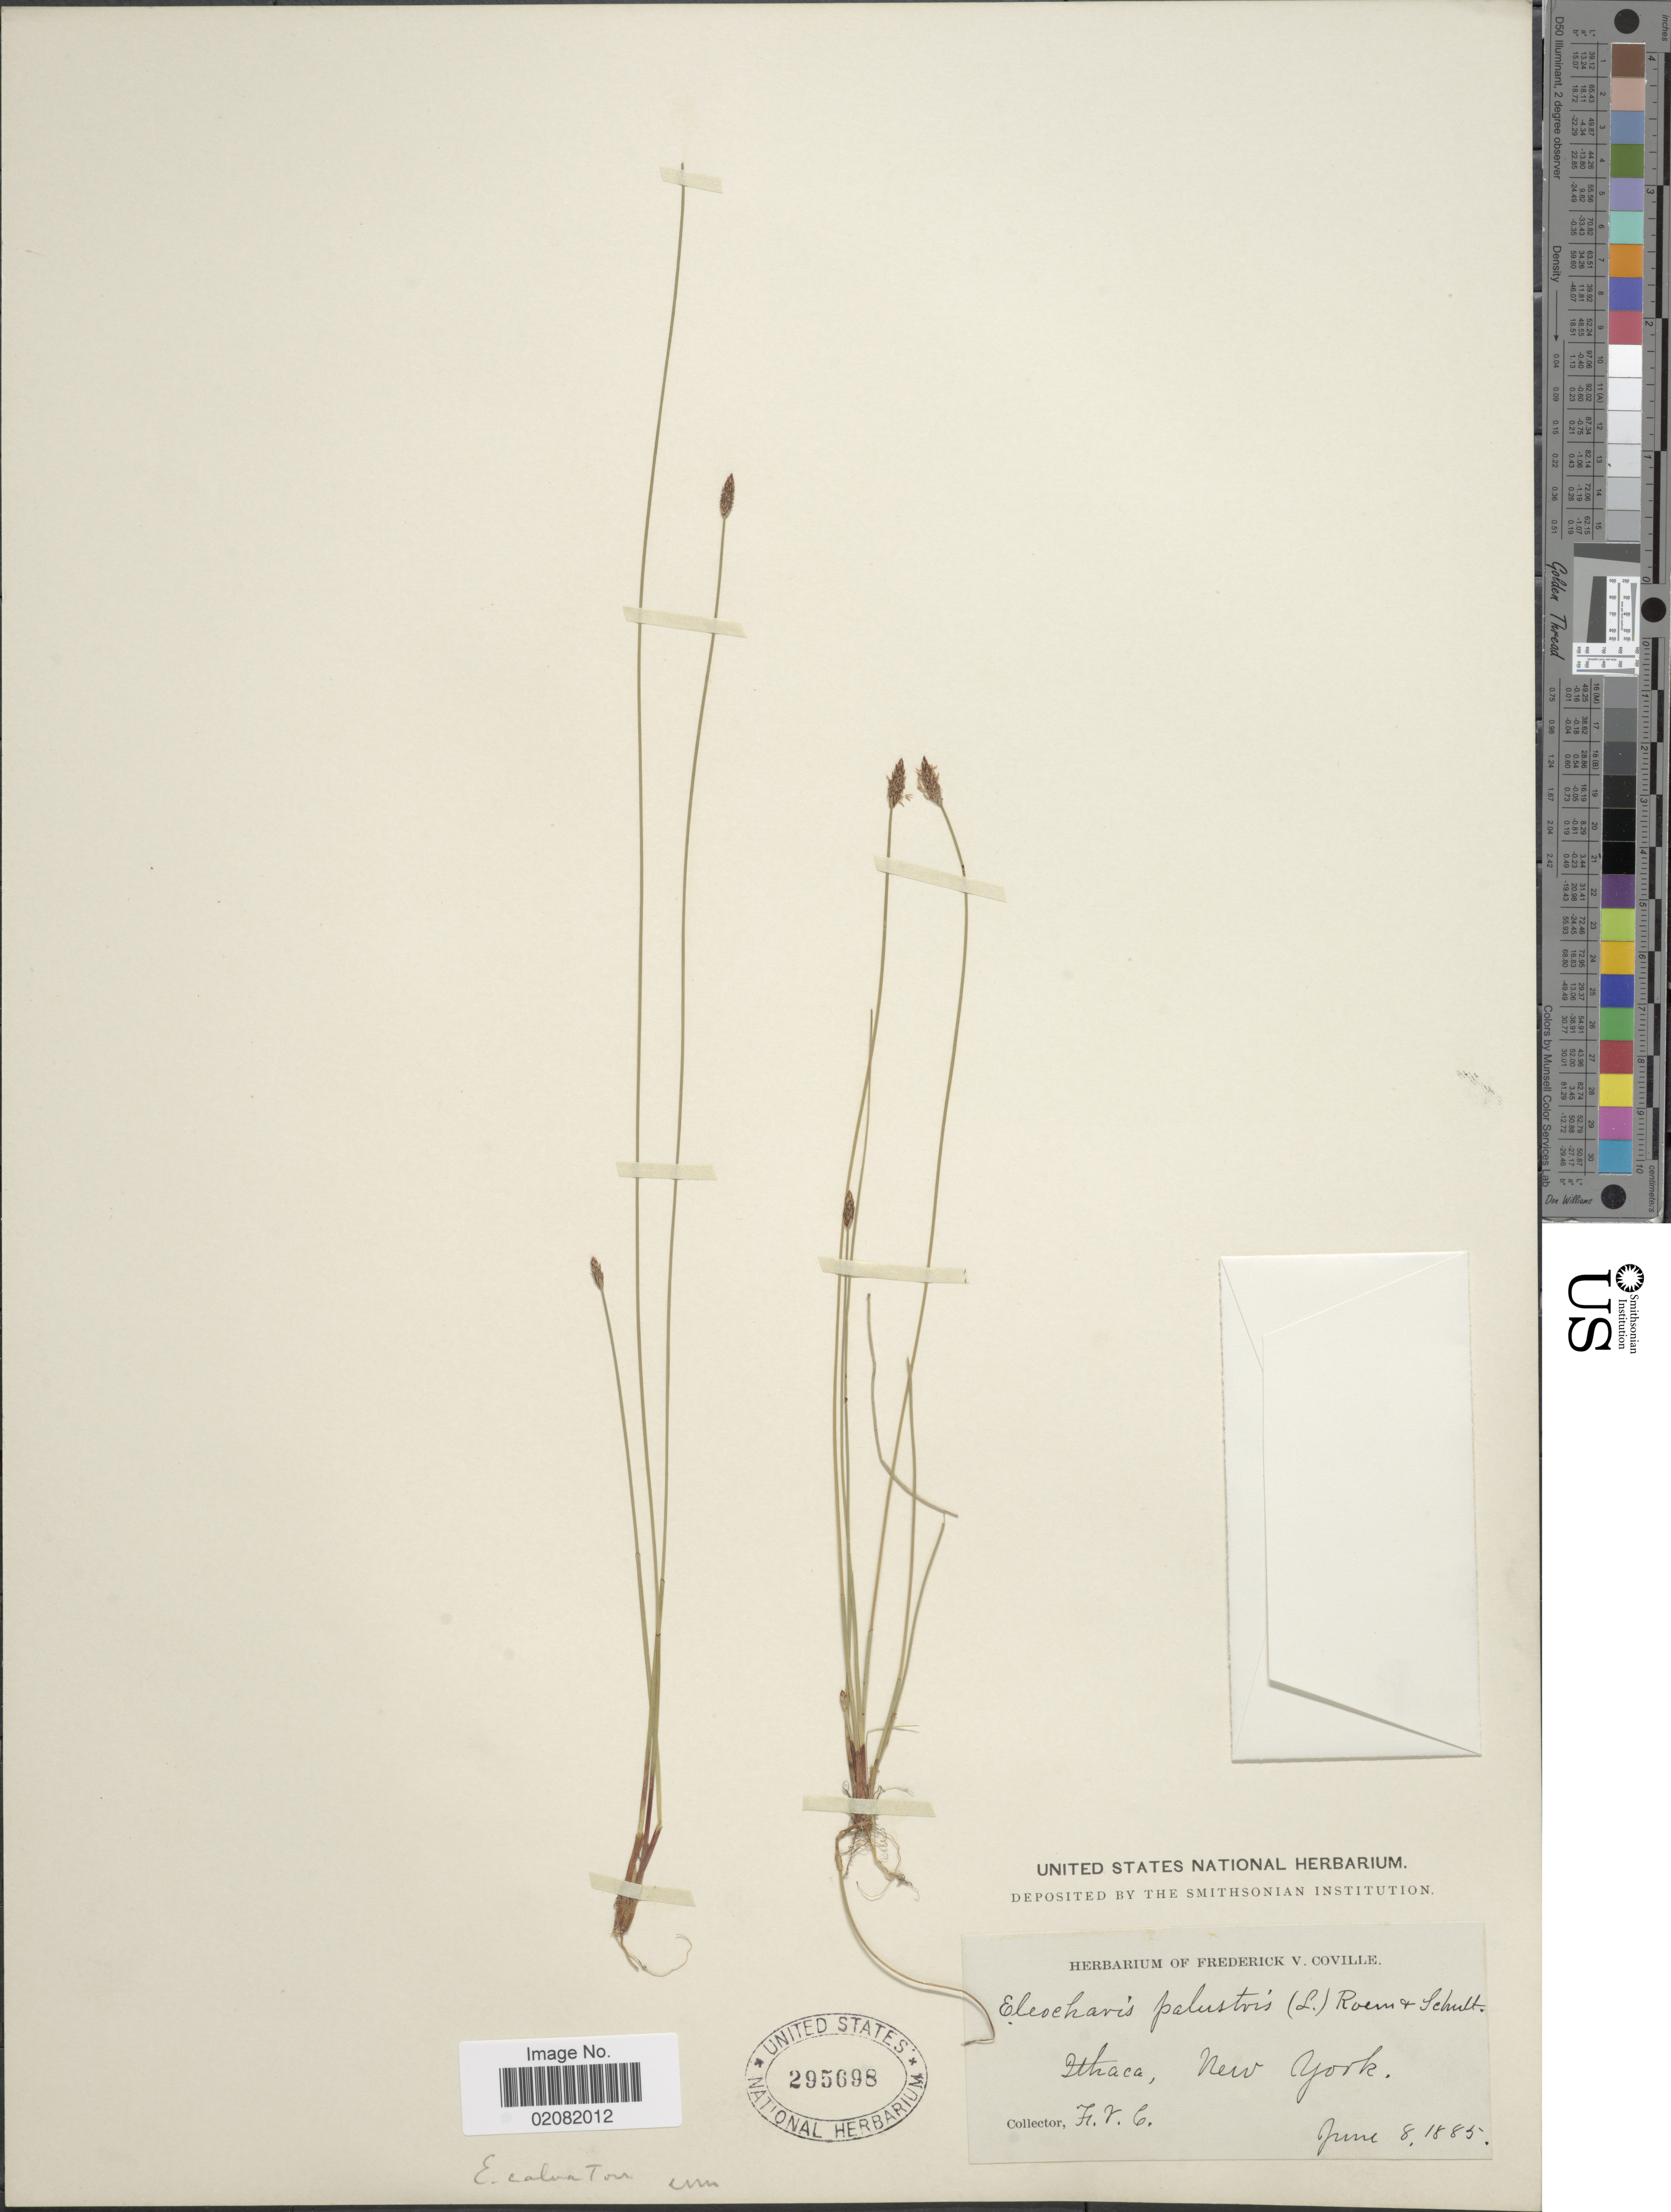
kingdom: Plantae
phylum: Tracheophyta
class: Liliopsida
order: Poales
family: Cyperaceae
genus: Eleocharis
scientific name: Eleocharis erythropoda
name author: Steud.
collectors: F. V. Coville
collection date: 1885-06-08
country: United States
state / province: New York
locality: Ithaca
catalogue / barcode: US 295698